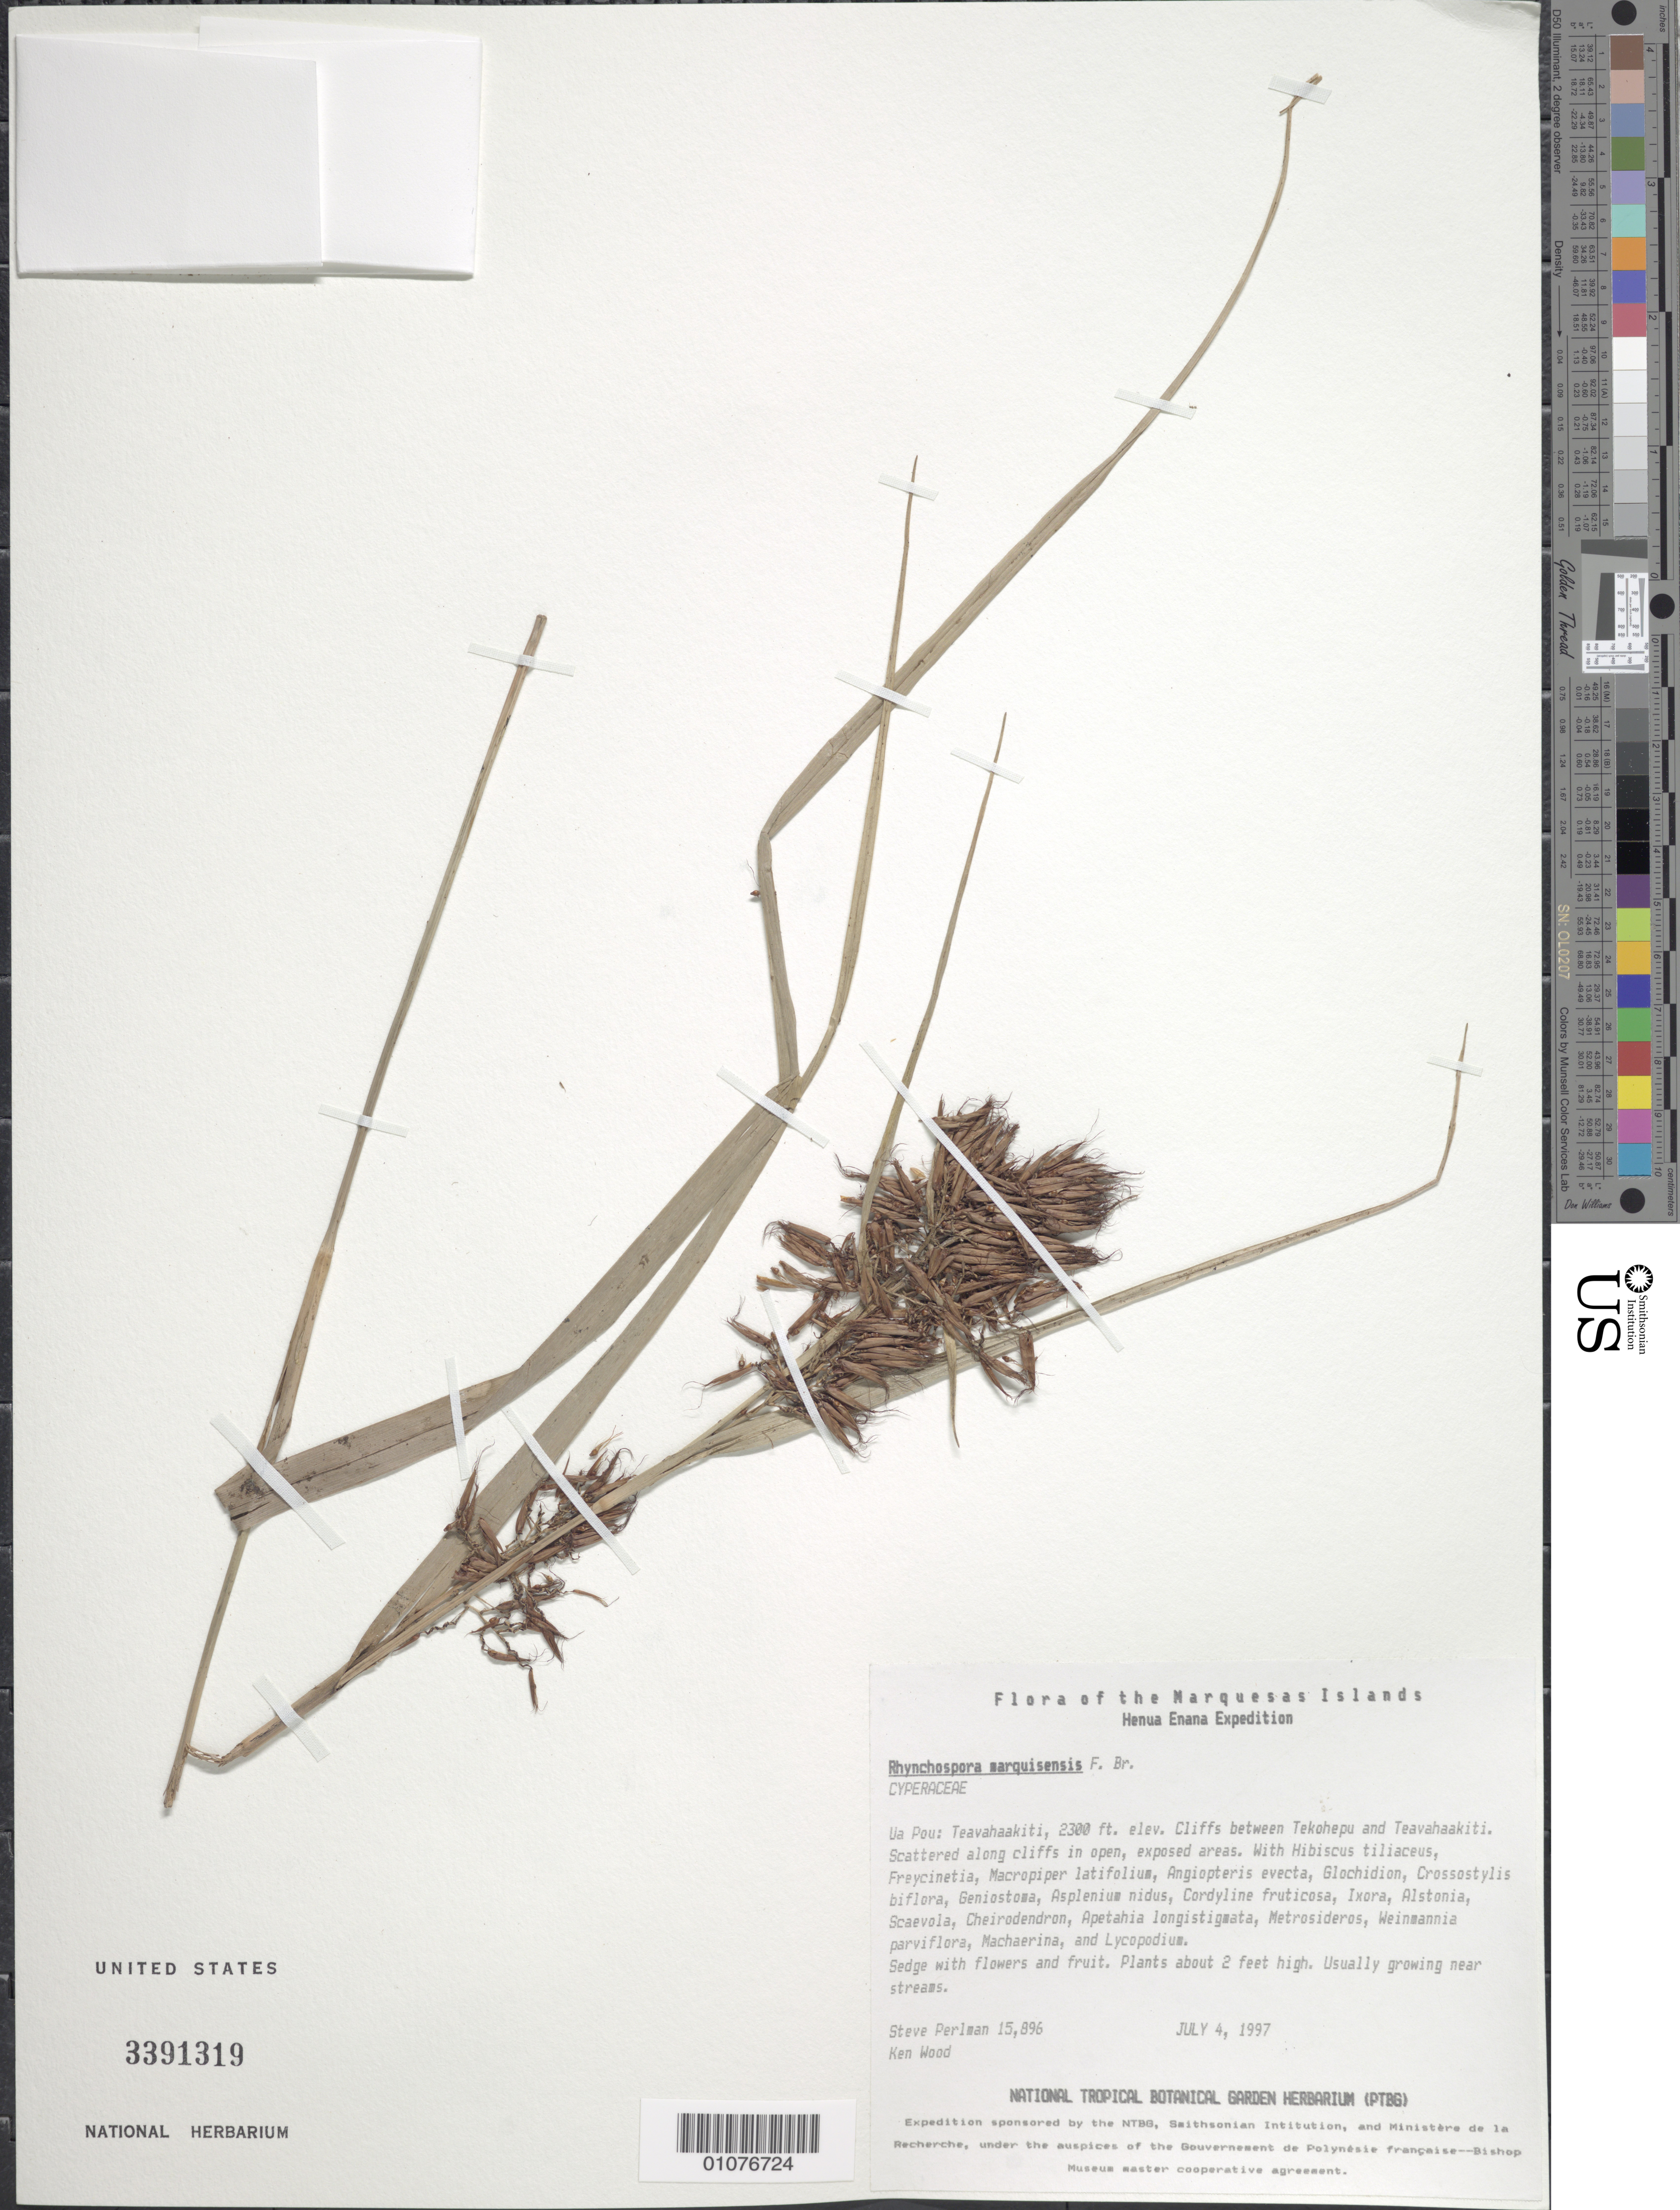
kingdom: Plantae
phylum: Tracheophyta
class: Liliopsida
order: Poales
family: Cyperaceae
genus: Rhynchospora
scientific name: Rhynchospora marquisensis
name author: F. Br.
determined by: Lorence, David H., (PTBG), National Tropical Botanical Garden (UNITED STATES)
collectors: S. P. Perlman & K. R. Wood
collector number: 15896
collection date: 1997-07-04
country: French Polynesia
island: Ua Pou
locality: Teavahaakiti, cliffs between Tekohepu & Teavahaakiti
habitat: Along cliffs in open exposed areas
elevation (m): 701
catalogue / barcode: US 3391319